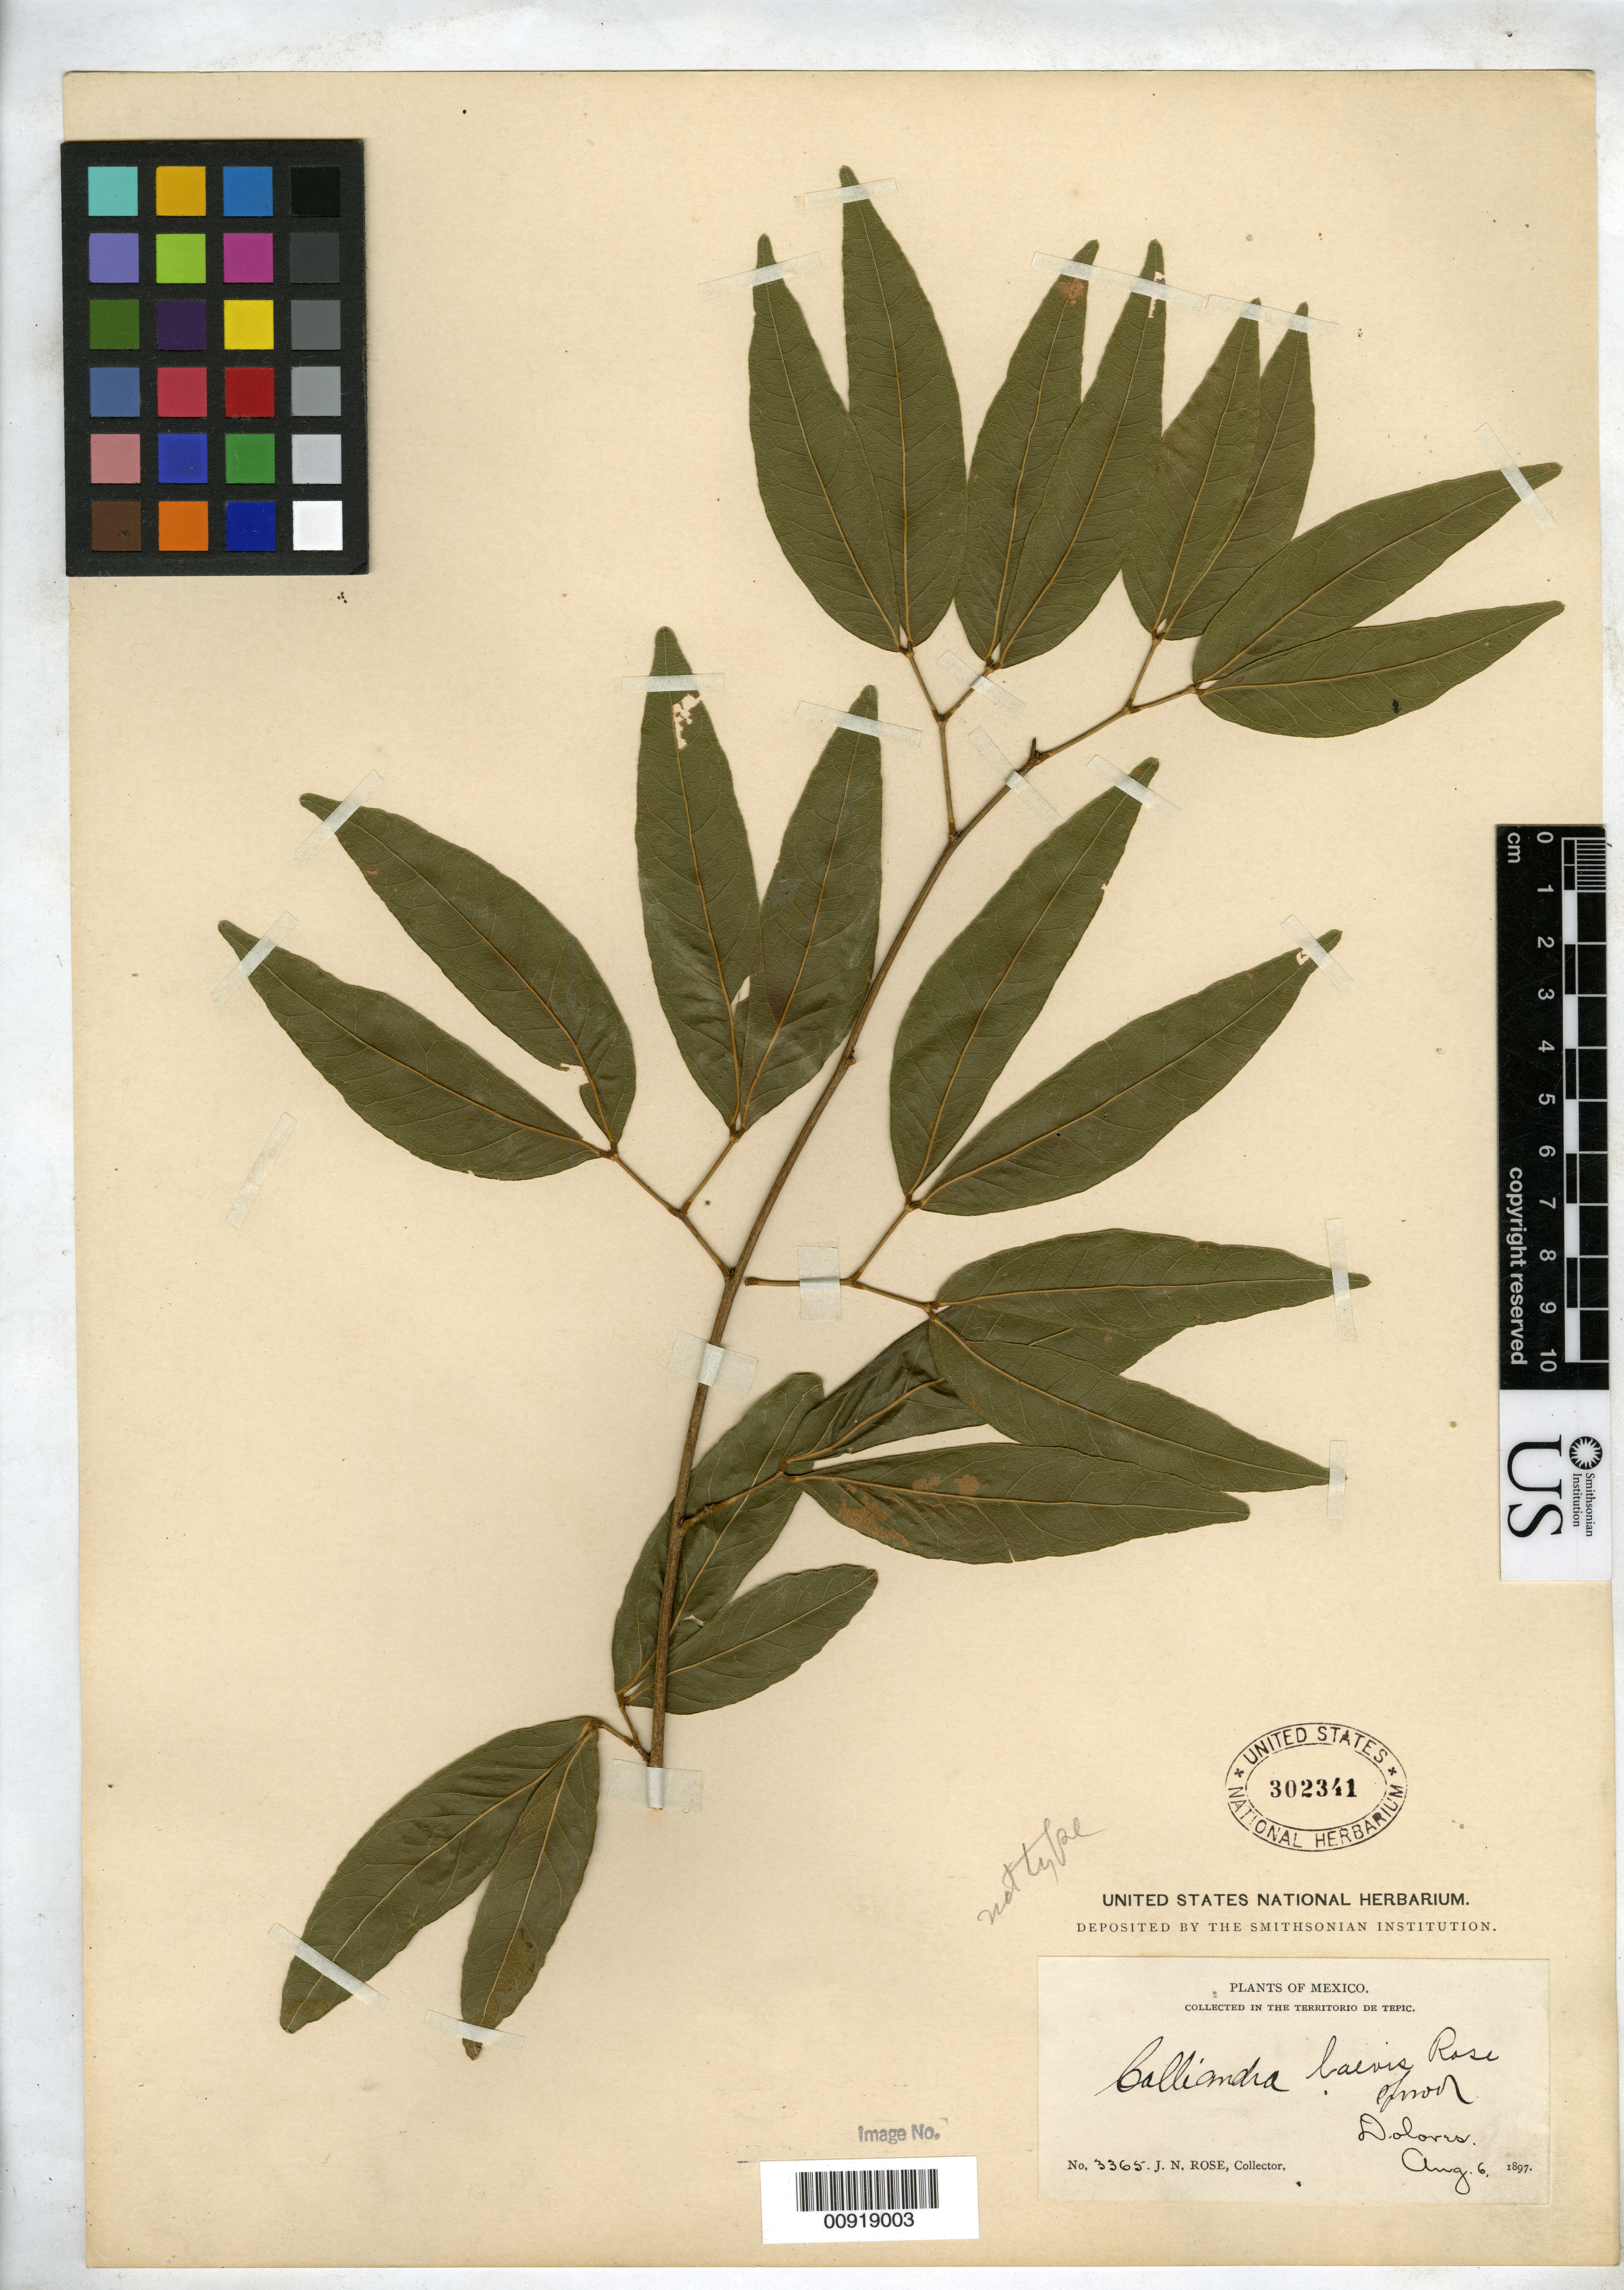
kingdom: Plantae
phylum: Tracheophyta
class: Magnoliopsida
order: Fabales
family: Fabaceae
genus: Calliandra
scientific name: Calliandra laevis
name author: Rose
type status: Syntype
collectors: J. N. Rose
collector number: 3365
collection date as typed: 06 Aug 1897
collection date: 1897-08-06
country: Mexico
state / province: Nayarit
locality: Dolores in the Territorio de Tepic.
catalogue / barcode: US 302341